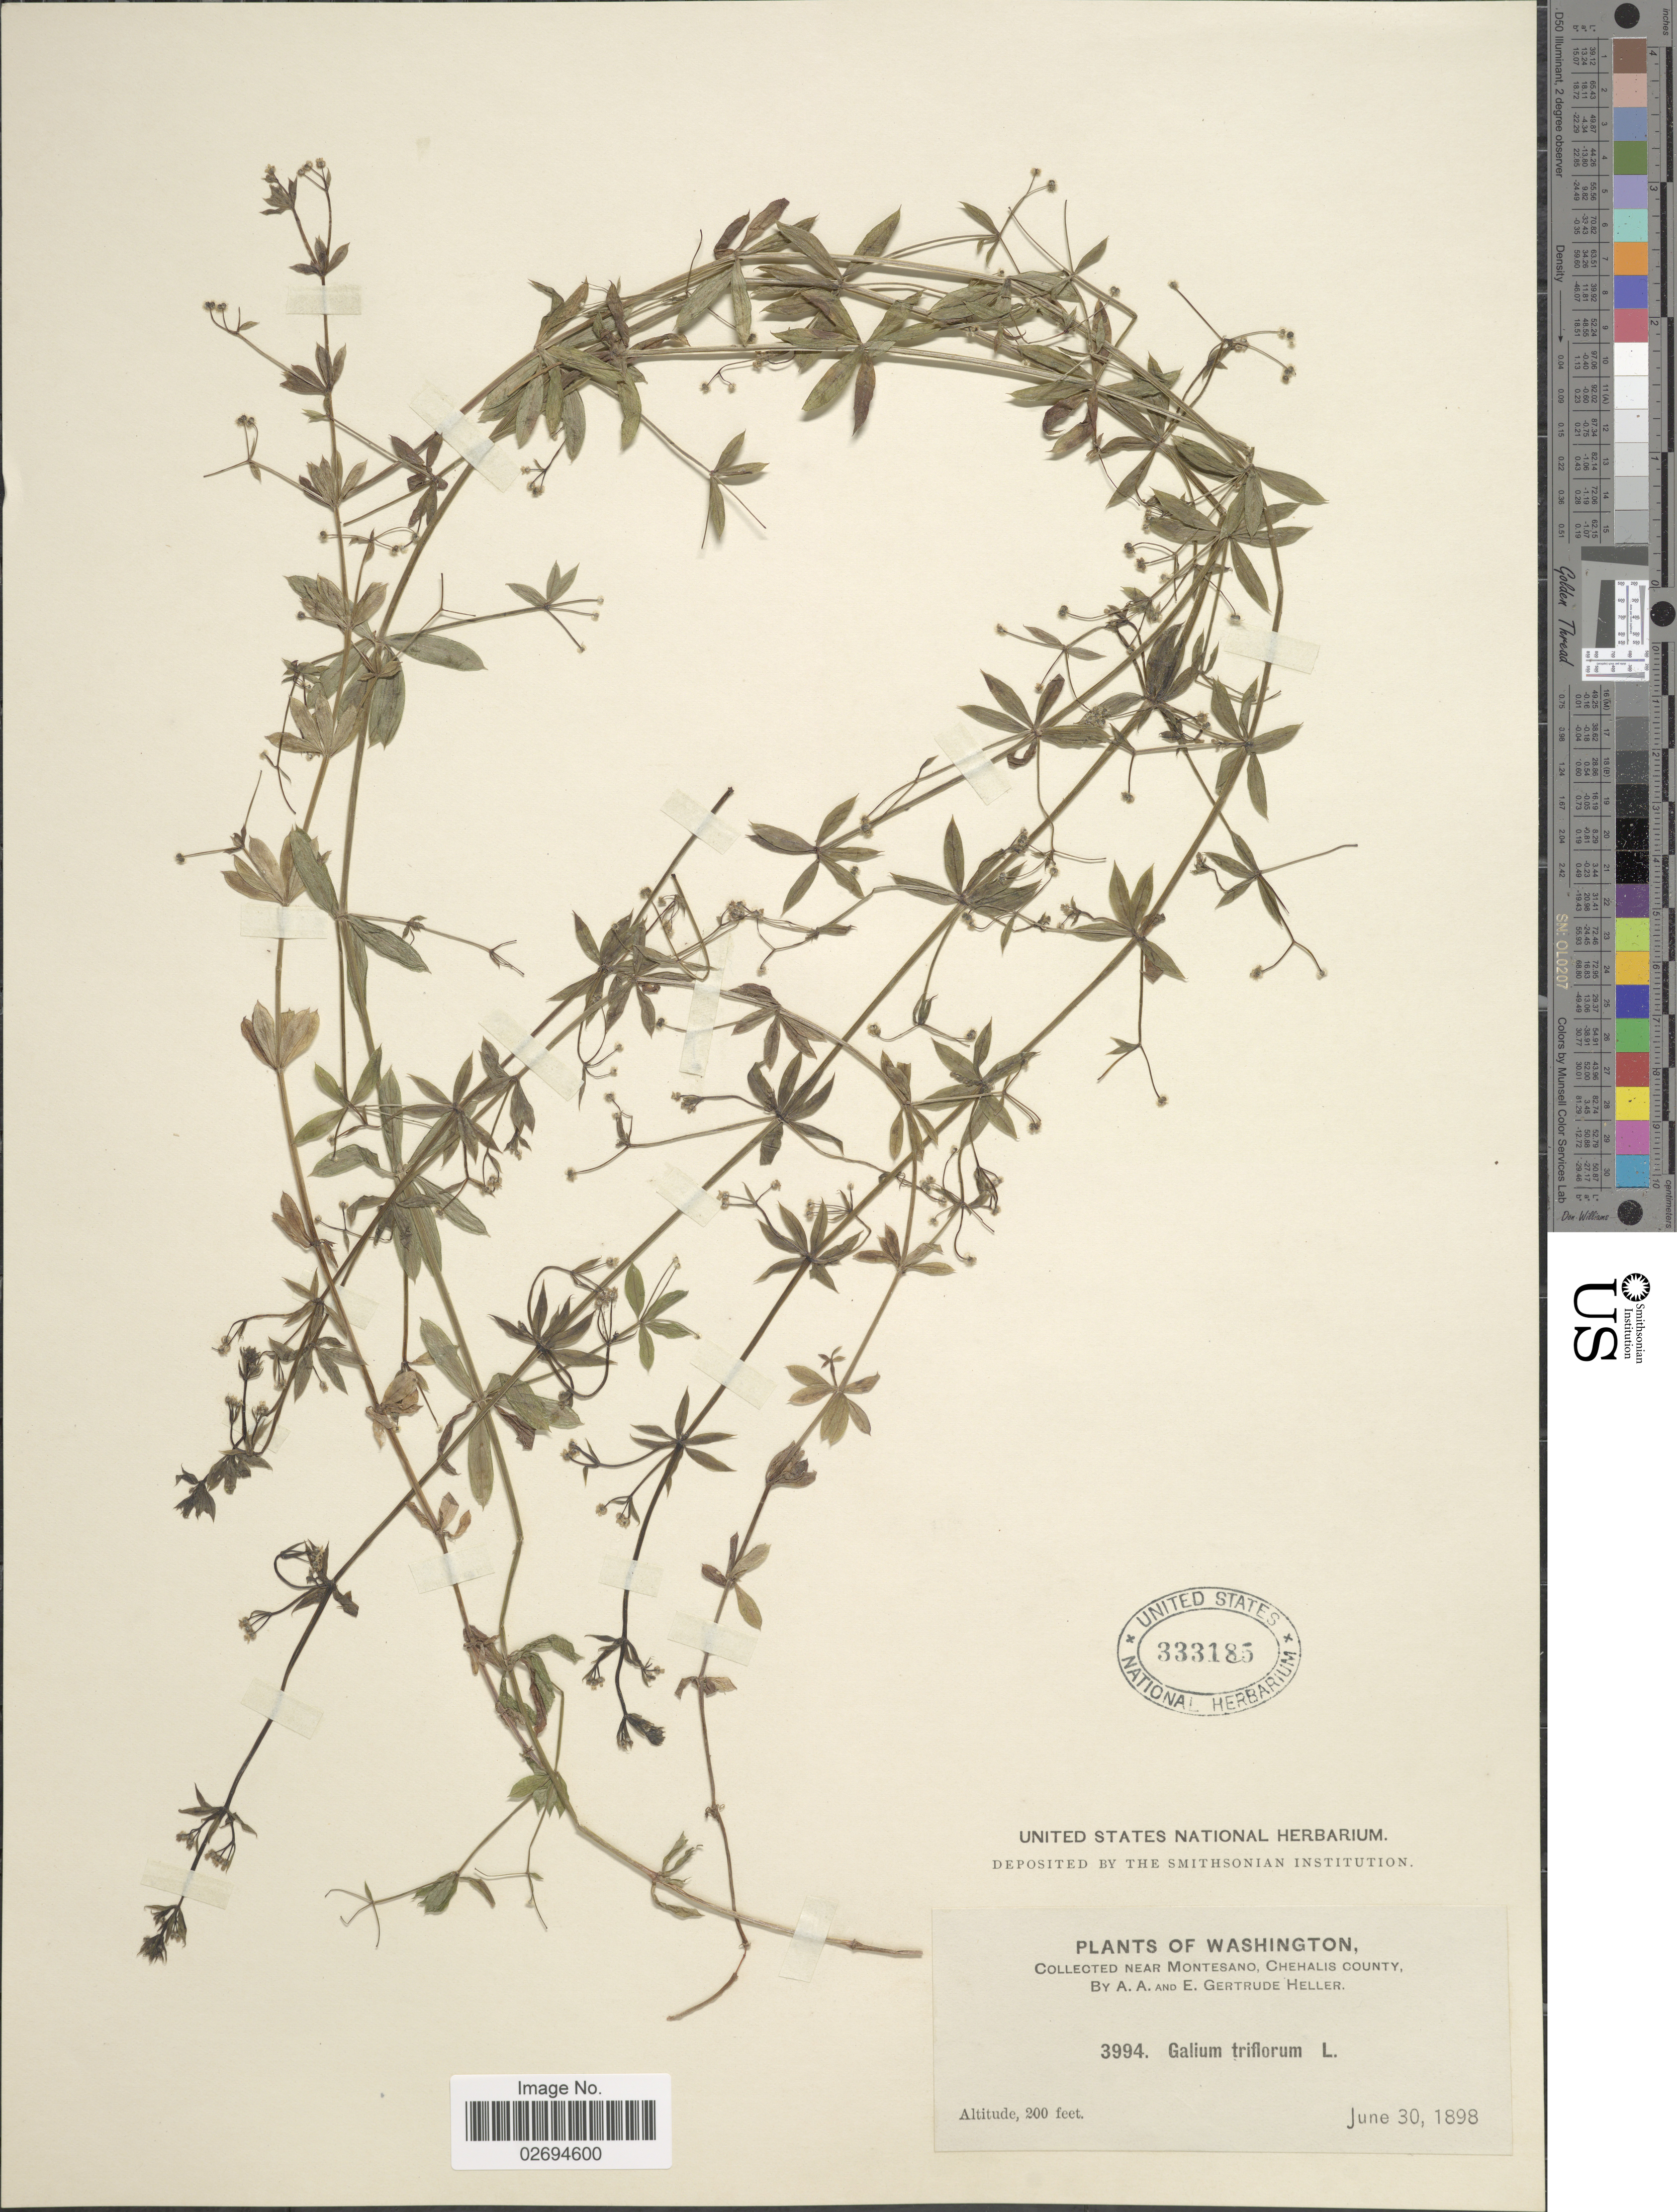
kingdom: Plantae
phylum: Tracheophyta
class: Magnoliopsida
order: Gentianales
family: Rubiaceae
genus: Galium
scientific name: Galium triflorum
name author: Michx.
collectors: A. A. Heller & E. Gertrude Heller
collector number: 3994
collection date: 1898-06-30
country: United States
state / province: Washington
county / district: Grays Harbor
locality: Near Montesano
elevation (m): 61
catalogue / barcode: US 333185